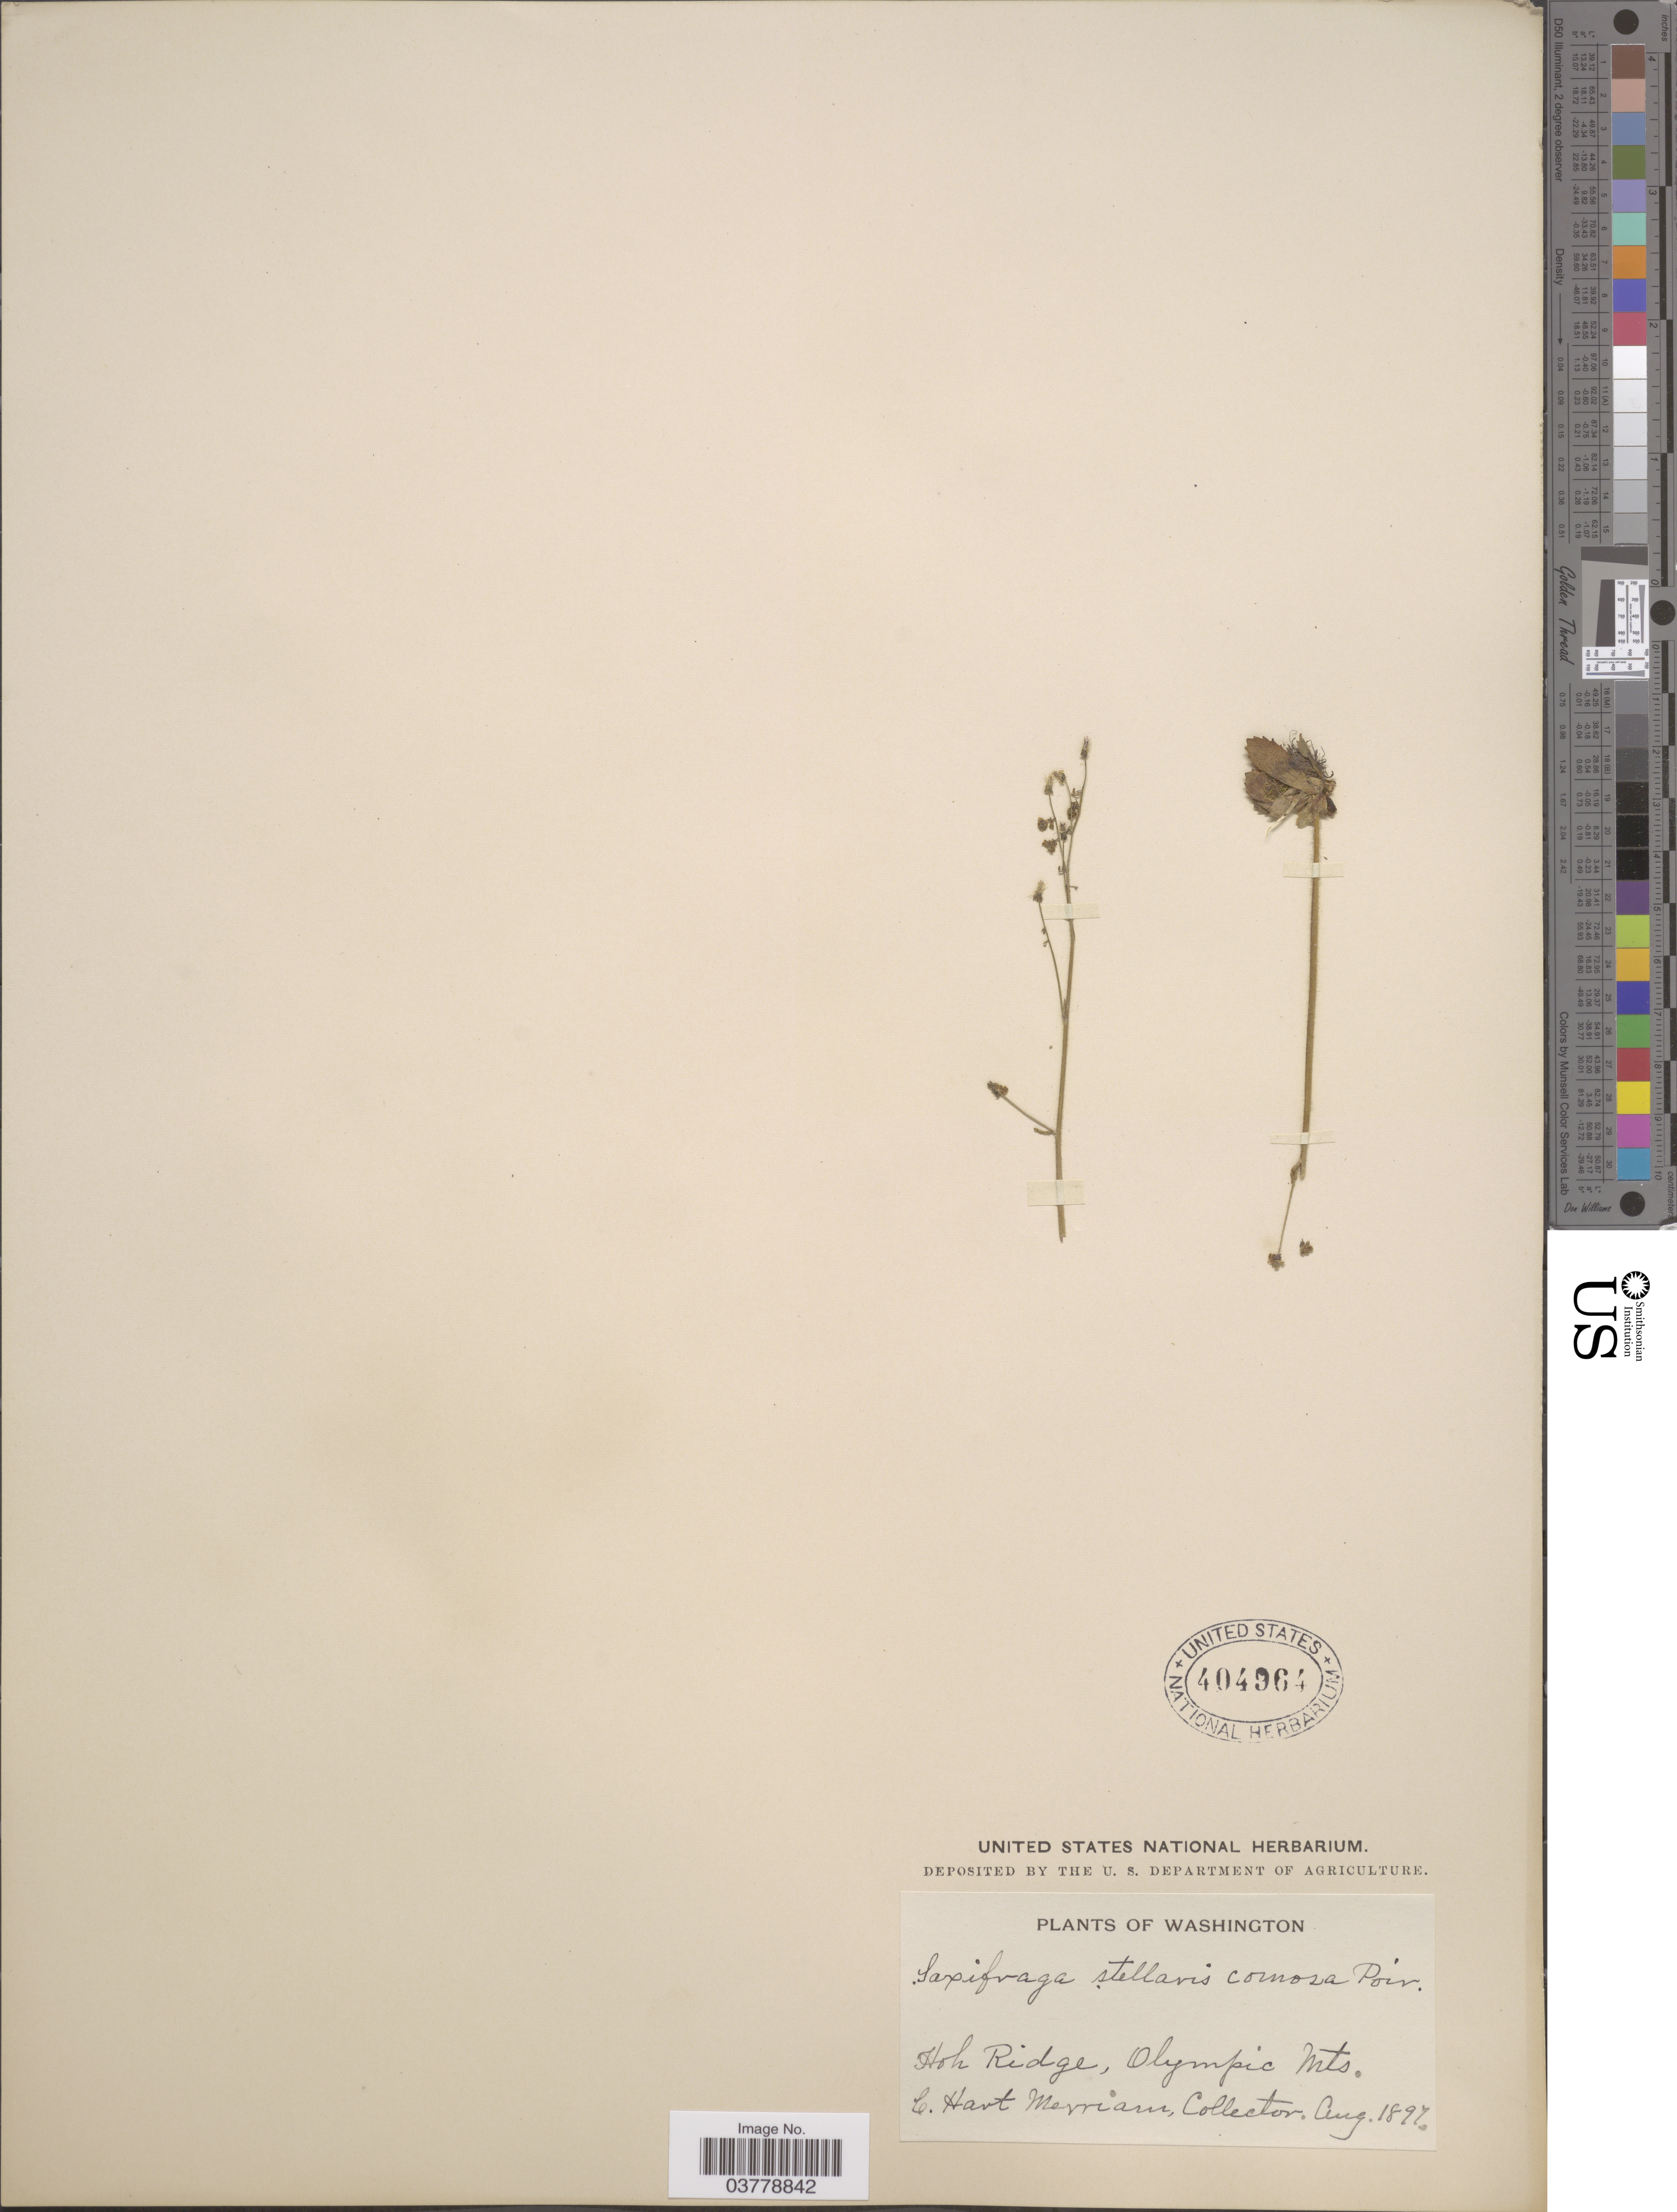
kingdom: Plantae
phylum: Tracheophyta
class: Magnoliopsida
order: Saxifragales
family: Saxifragaceae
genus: Micranthes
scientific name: Micranthes foliolosa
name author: (R. Br.) Gornall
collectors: C. Merriam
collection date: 1897-08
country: United States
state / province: Washington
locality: Hoh Ridge, Olympic Mts.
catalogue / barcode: US 404964